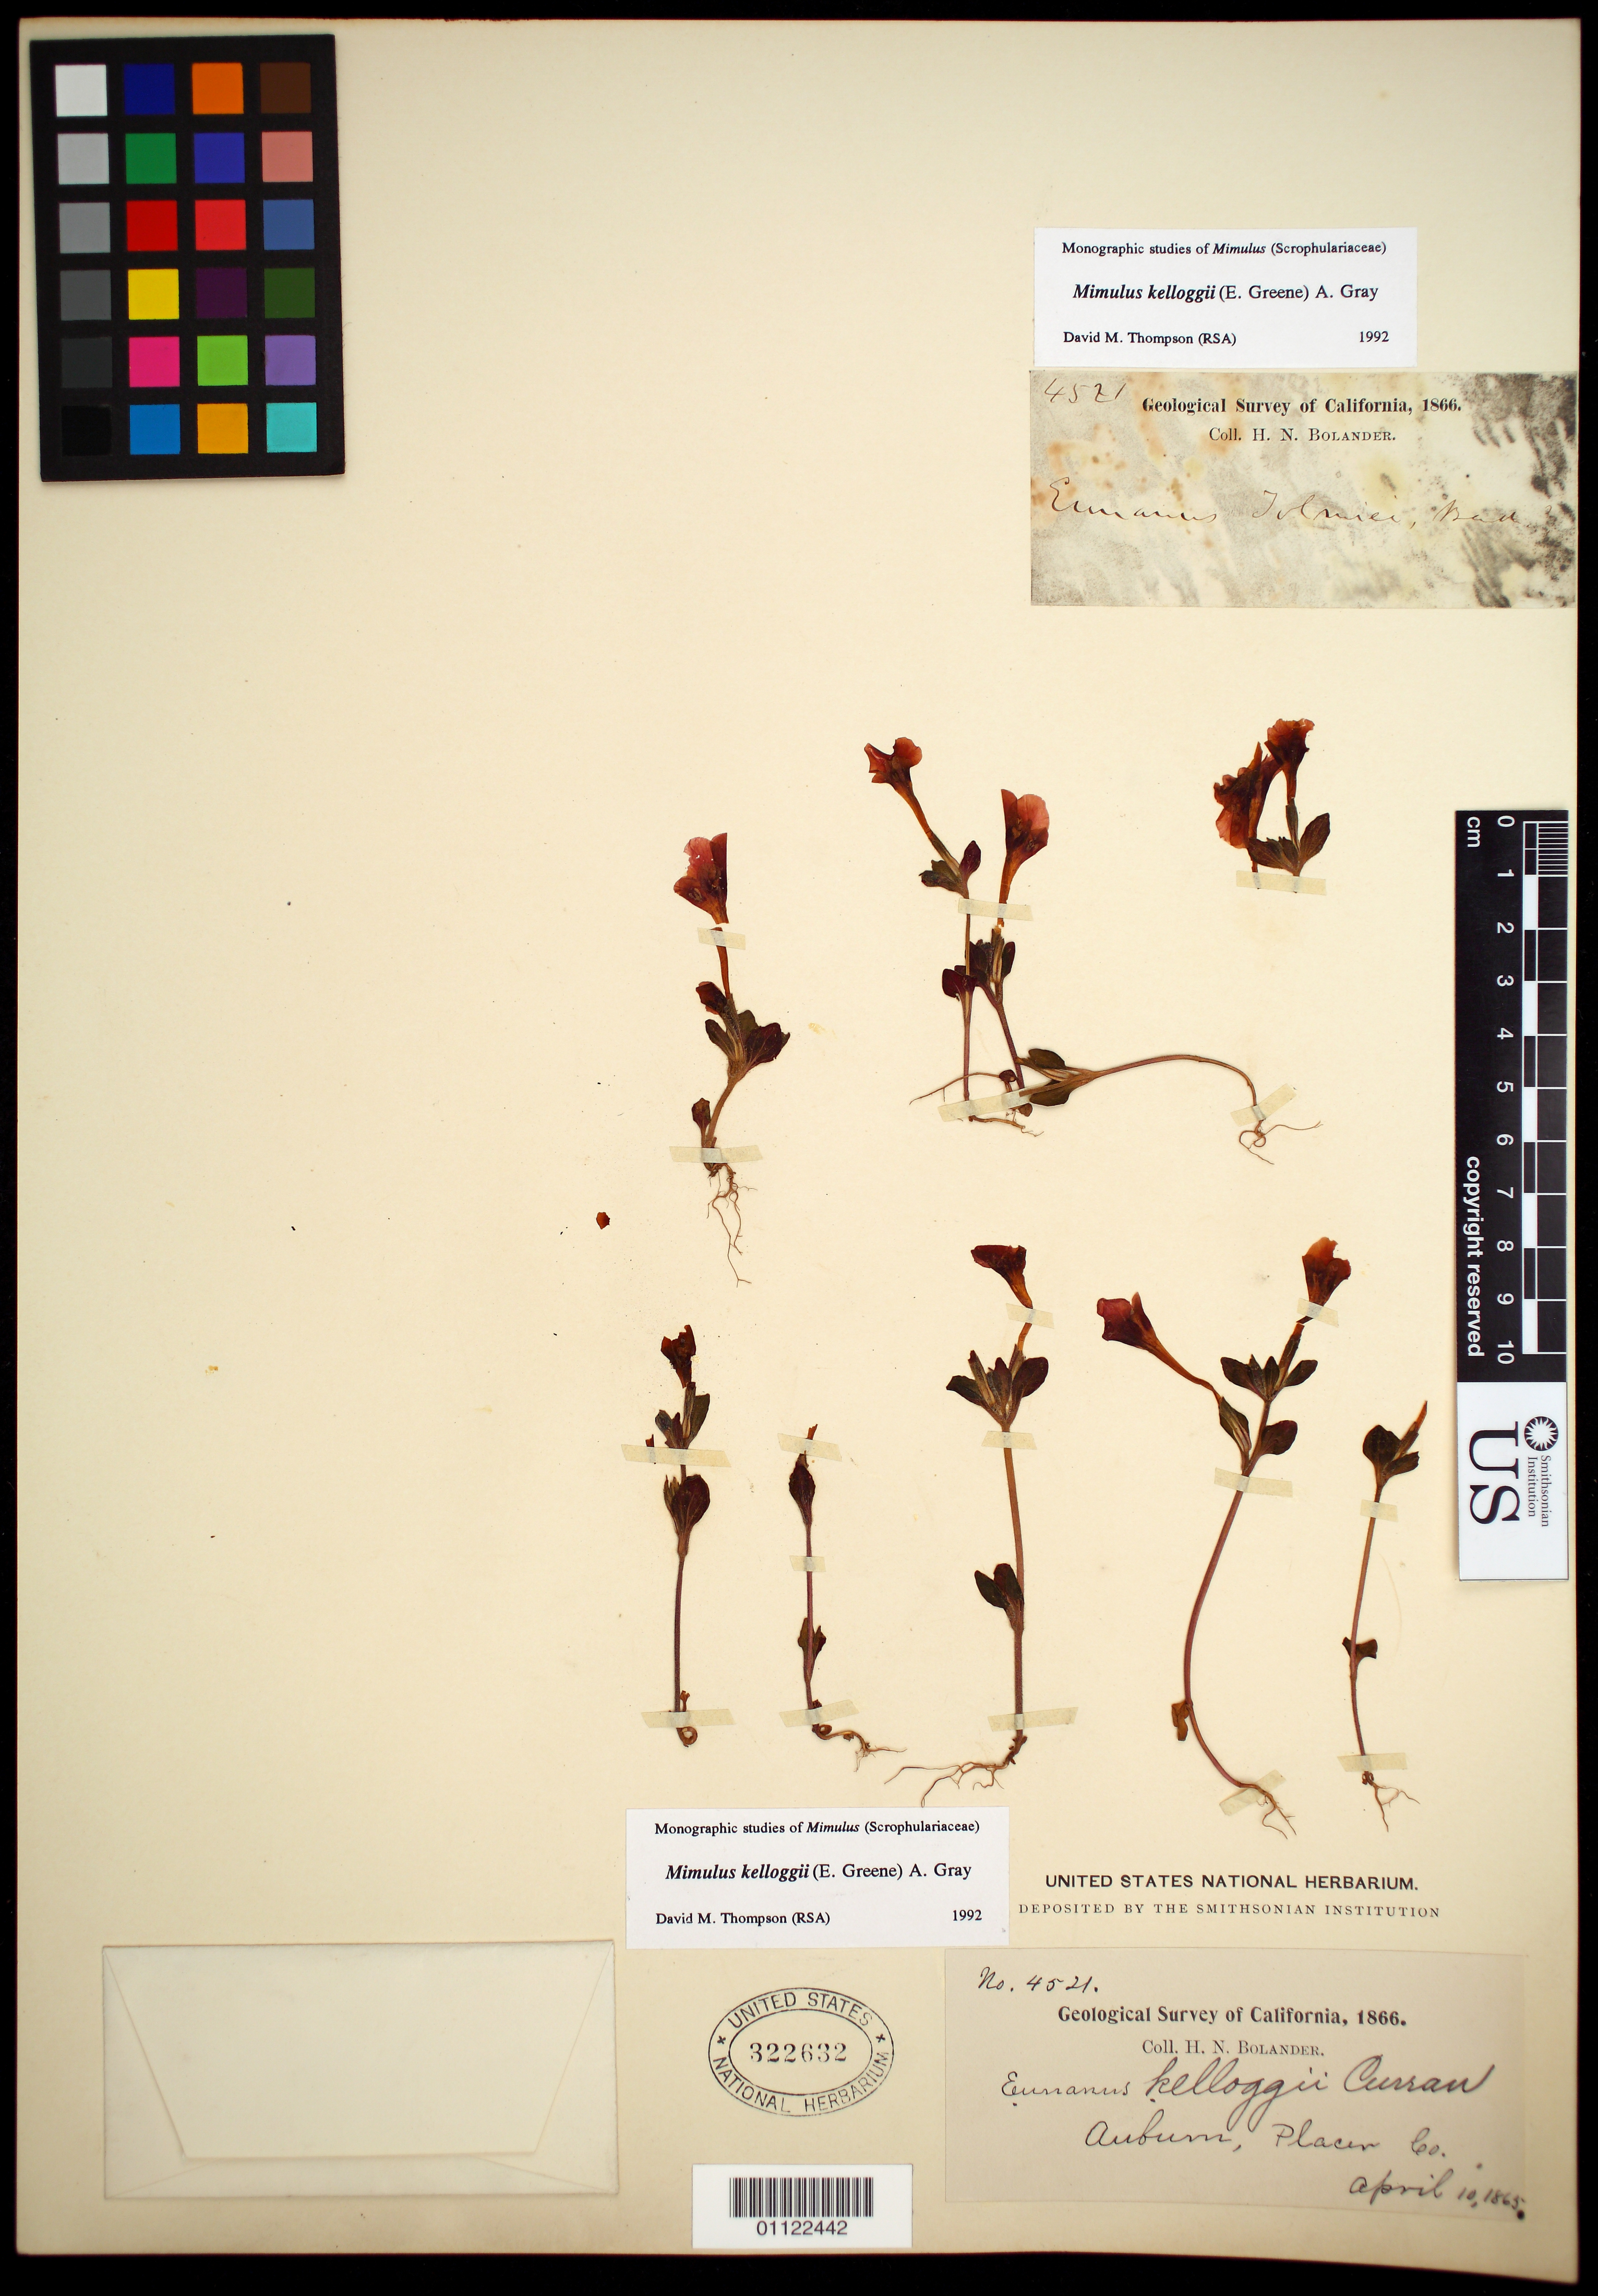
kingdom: Plantae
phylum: Tracheophyta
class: Magnoliopsida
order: Lamiales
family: Phrymaceae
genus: Mimulus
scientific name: Mimulus kelloggii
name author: (Curran ex Greene) Curran ex A. Gray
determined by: Thompson, D. M.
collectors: H. Bolander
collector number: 4521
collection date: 1865-04-10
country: United States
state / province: California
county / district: Placer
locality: Auburn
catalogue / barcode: US 322632